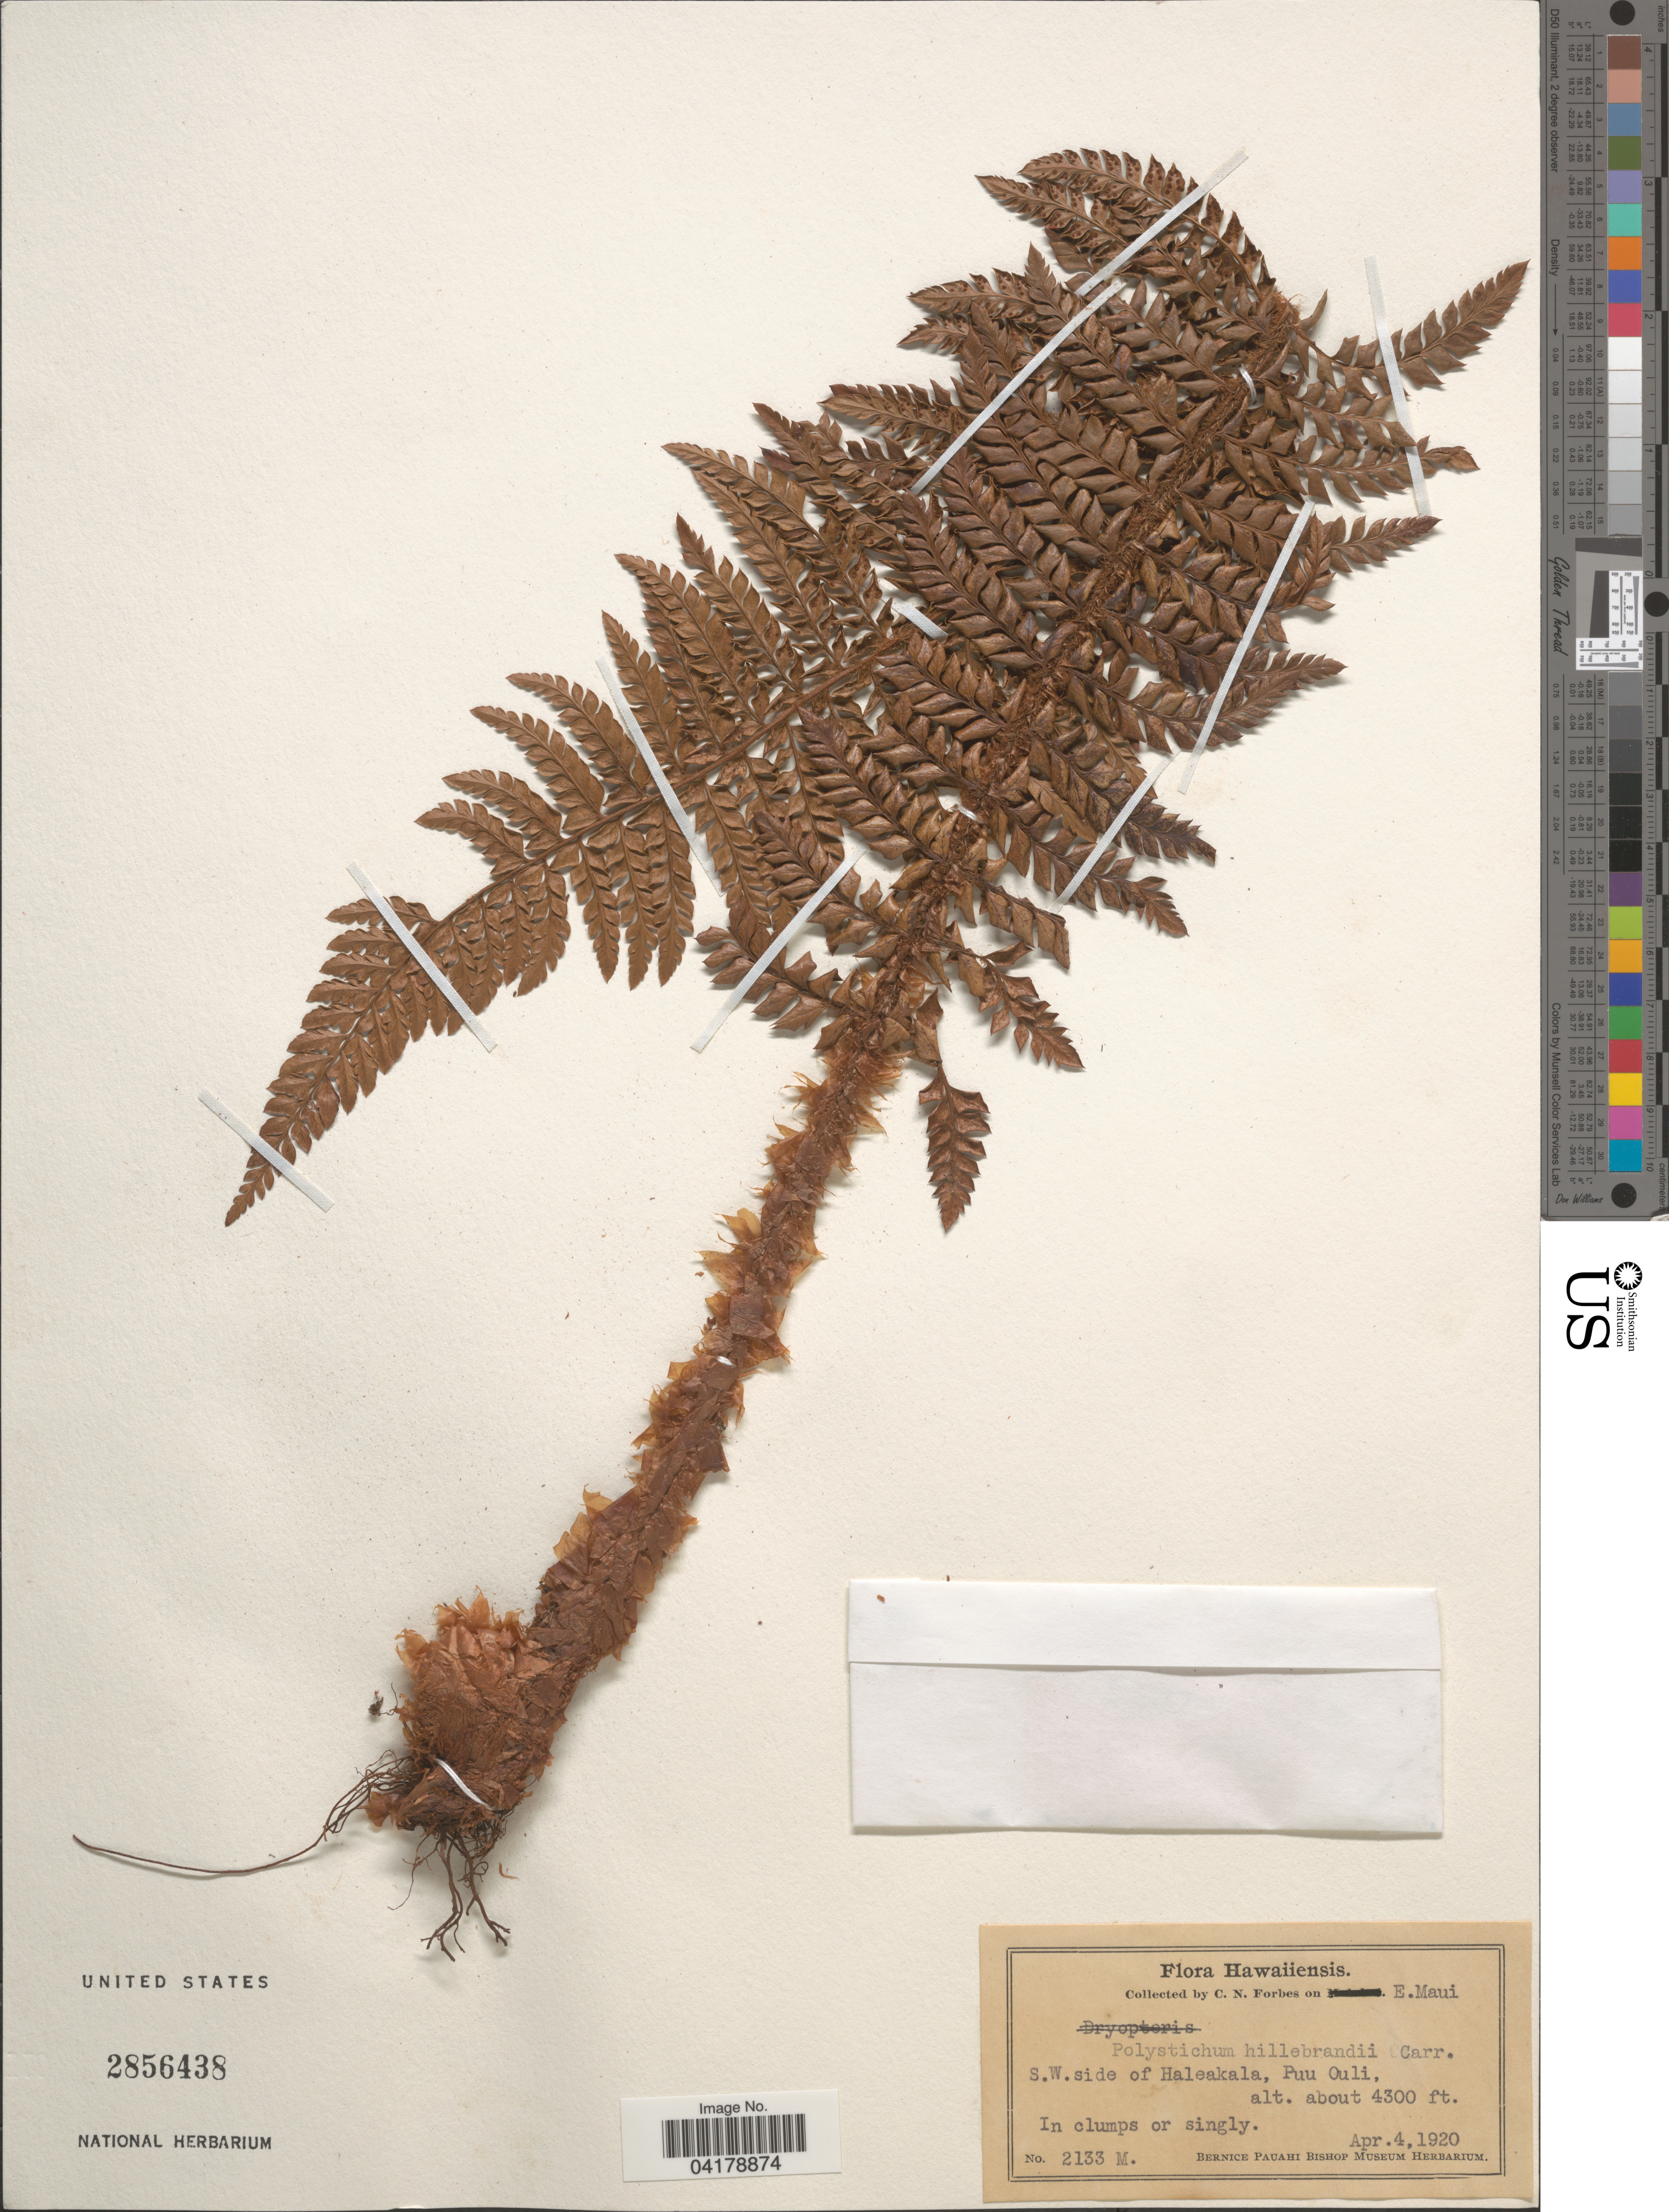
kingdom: Plantae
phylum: Tracheophyta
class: Polypodiopsida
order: Polypodiales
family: Dryopteridaceae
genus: Polystichum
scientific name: Polystichum hillebrandii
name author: Carruth.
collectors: C. N. Forbes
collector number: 2133M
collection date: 1920-04-04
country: United States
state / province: Hawaii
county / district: Maui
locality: E. Maui. S.W. side of Haleakala, Puu Ouli.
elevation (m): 1311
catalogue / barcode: US 2856438